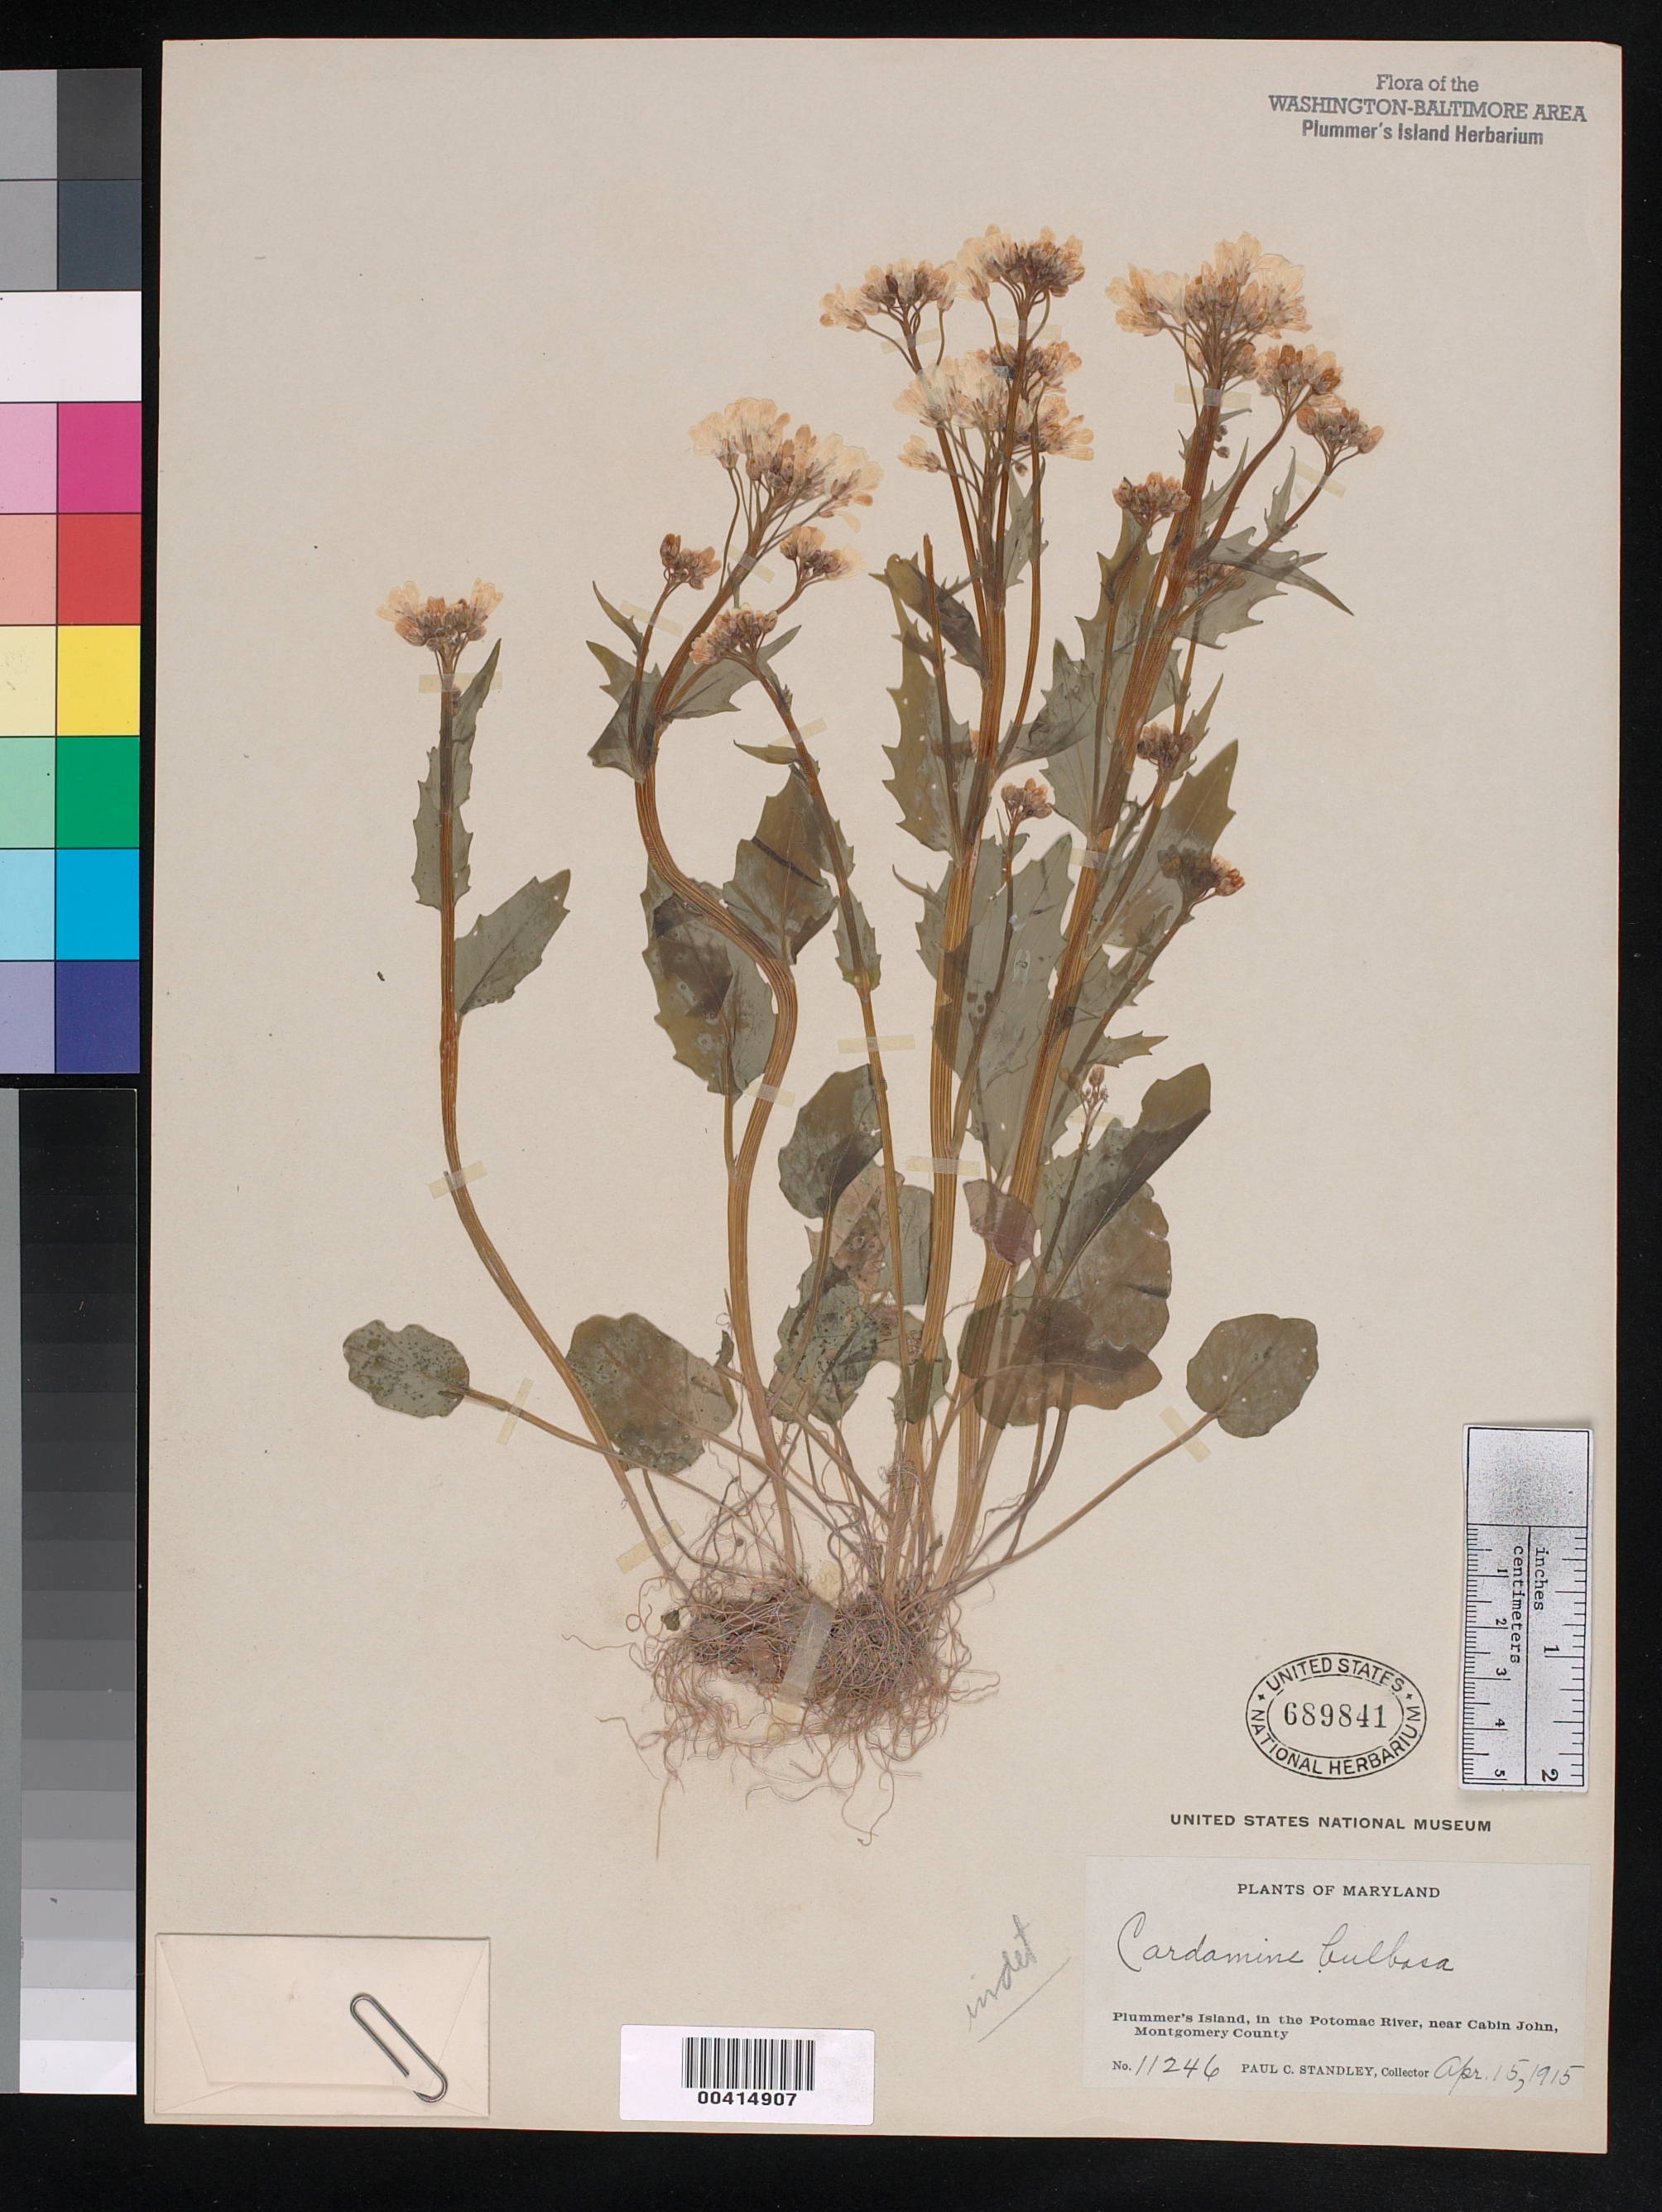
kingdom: Plantae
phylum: Tracheophyta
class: Magnoliopsida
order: Brassicales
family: Brassicaceae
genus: Cardamine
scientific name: Cardamine bulbosa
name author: (Schreb. ex Muhl.) Britton et al.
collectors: P. C. Standley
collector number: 11246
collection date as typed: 15 Apr 1915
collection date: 1915-04-15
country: United States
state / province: Maryland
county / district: Montgomery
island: Plummers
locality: Plummer's Island C. & O. Canal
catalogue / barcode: US 689841